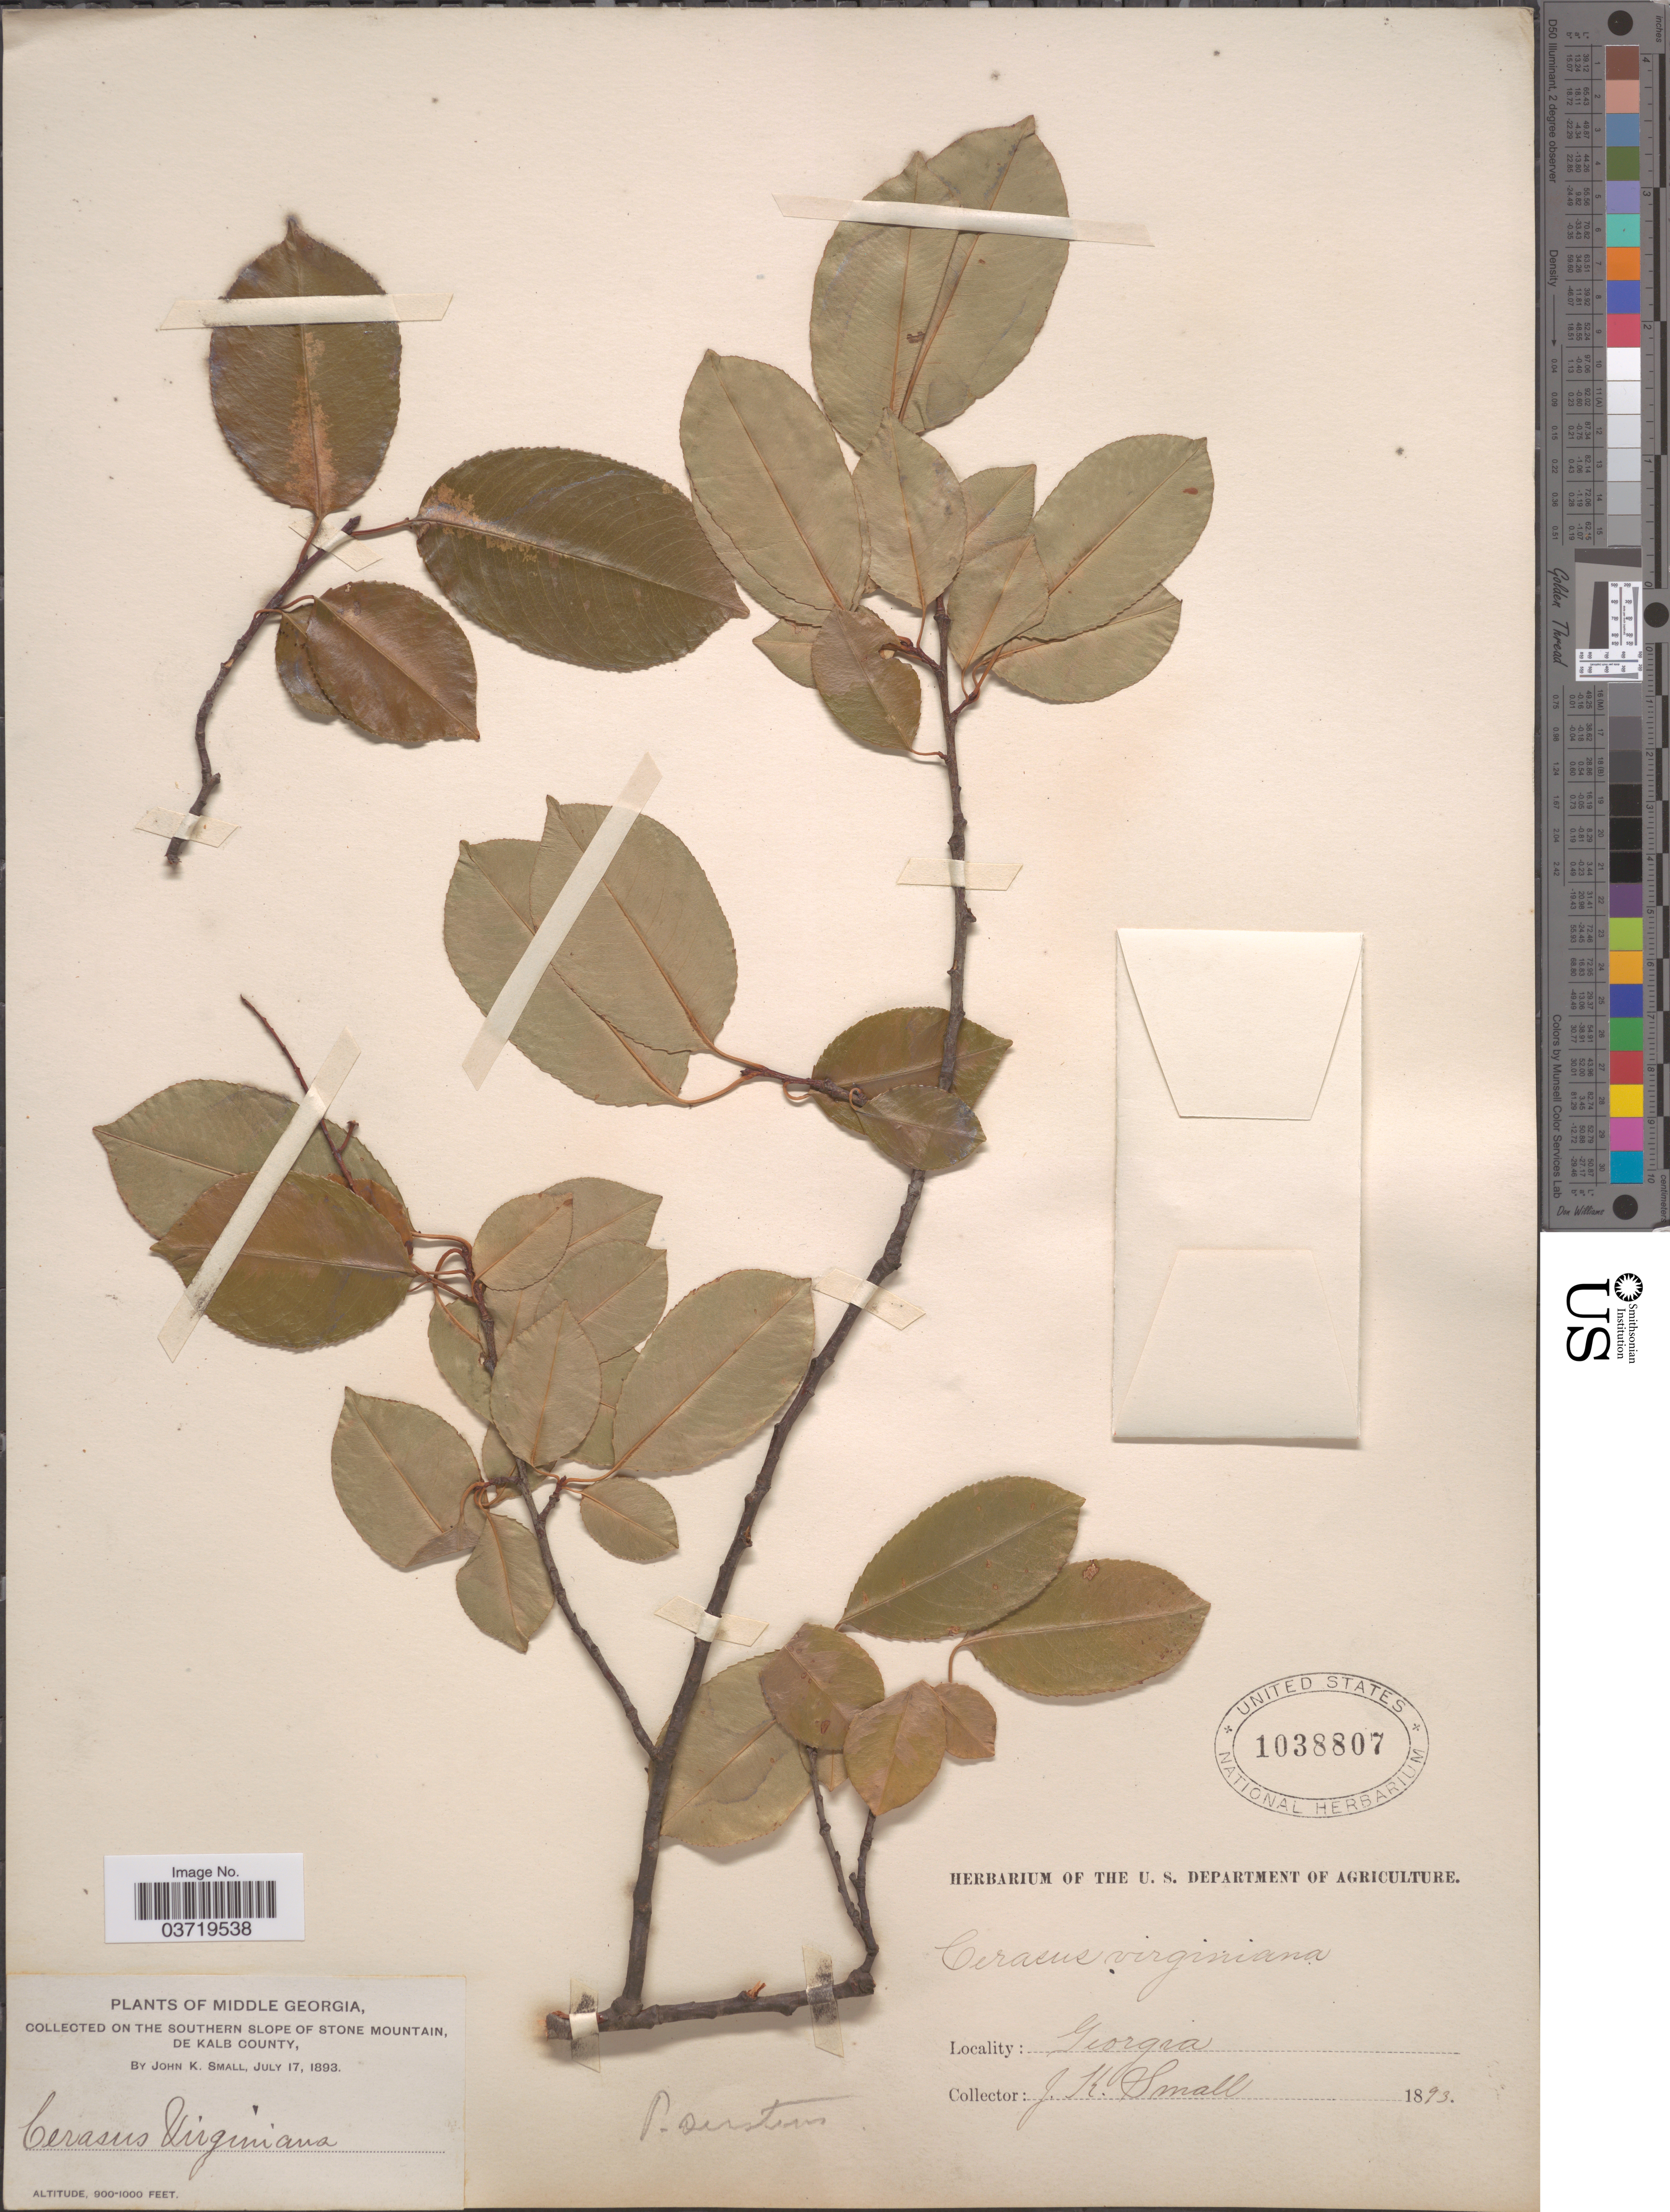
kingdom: Plantae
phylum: Tracheophyta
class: Magnoliopsida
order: Rosales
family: Rosaceae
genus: Prunus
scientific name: Prunus serotina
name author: Ehrh.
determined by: Strong, Mark T., (BOT), Smithsonian Institution - National Museum of Natural History (UNITED STATES)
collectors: J. K. Small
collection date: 1893-07-17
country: United States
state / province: Georgia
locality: Middle Georgia. On the southern slope of Stone Mountain, De Kalb County.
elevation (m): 274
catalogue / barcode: US 1038807